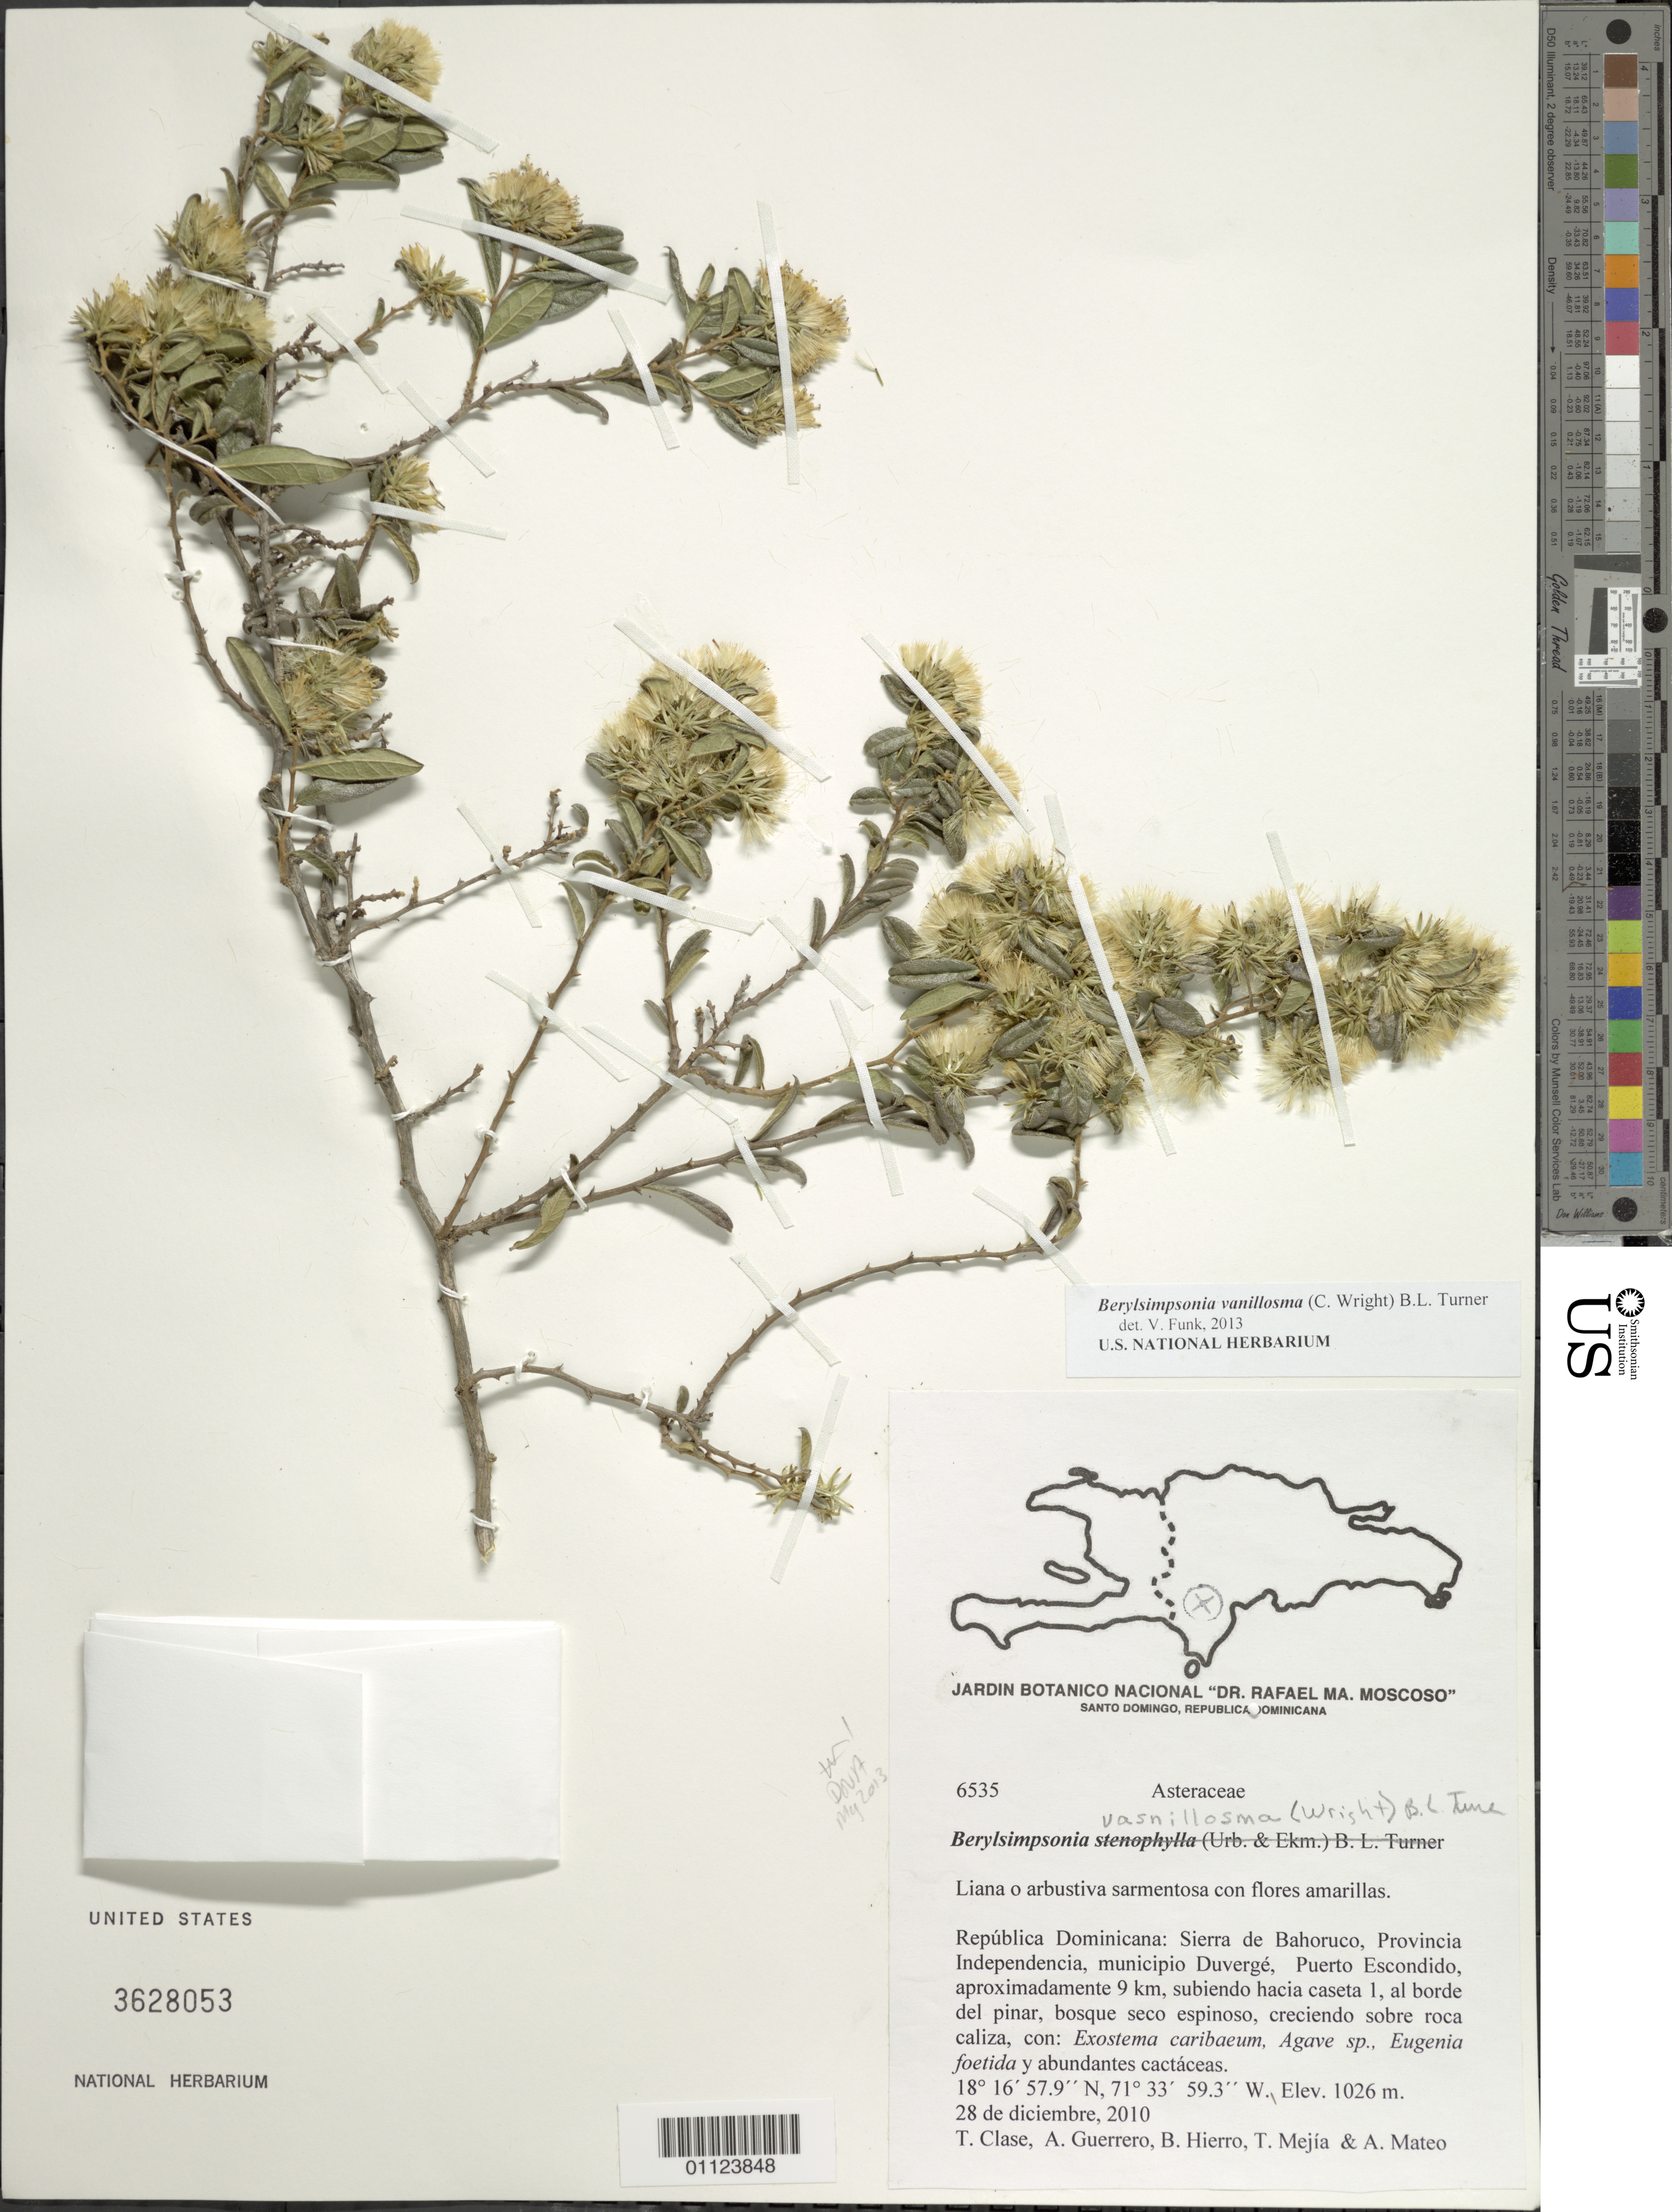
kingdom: Plantae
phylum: Tracheophyta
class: Magnoliopsida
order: Asterales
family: Asteraceae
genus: Berylsimpsonia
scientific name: Berylsimpsonia vanillosma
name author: (C. Wright) B.L. Turner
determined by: Funk, Vicki A., (BOT), Smithsonian Institution - National Museum of Natural History (UNITED STATES)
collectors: T. Clase, A. Guerrero, B. Hierro, T. Mejía & A. Mateo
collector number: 6535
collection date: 2010-12-28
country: Dominican Republic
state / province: Independencia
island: Hispaniola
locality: Sierra de Bahoruco, Municipio Duvergé, Puerto Escondido, aprox. 9 km, subiendo hacia caseta 1.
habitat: Al borde del pinar, bosque seco espinoso, creciendo sobre roca caliza, con: Exostema caribaeum, Agave sp., Eugenia foetida y abundantes cactáceas.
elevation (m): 1026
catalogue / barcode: US 3628053